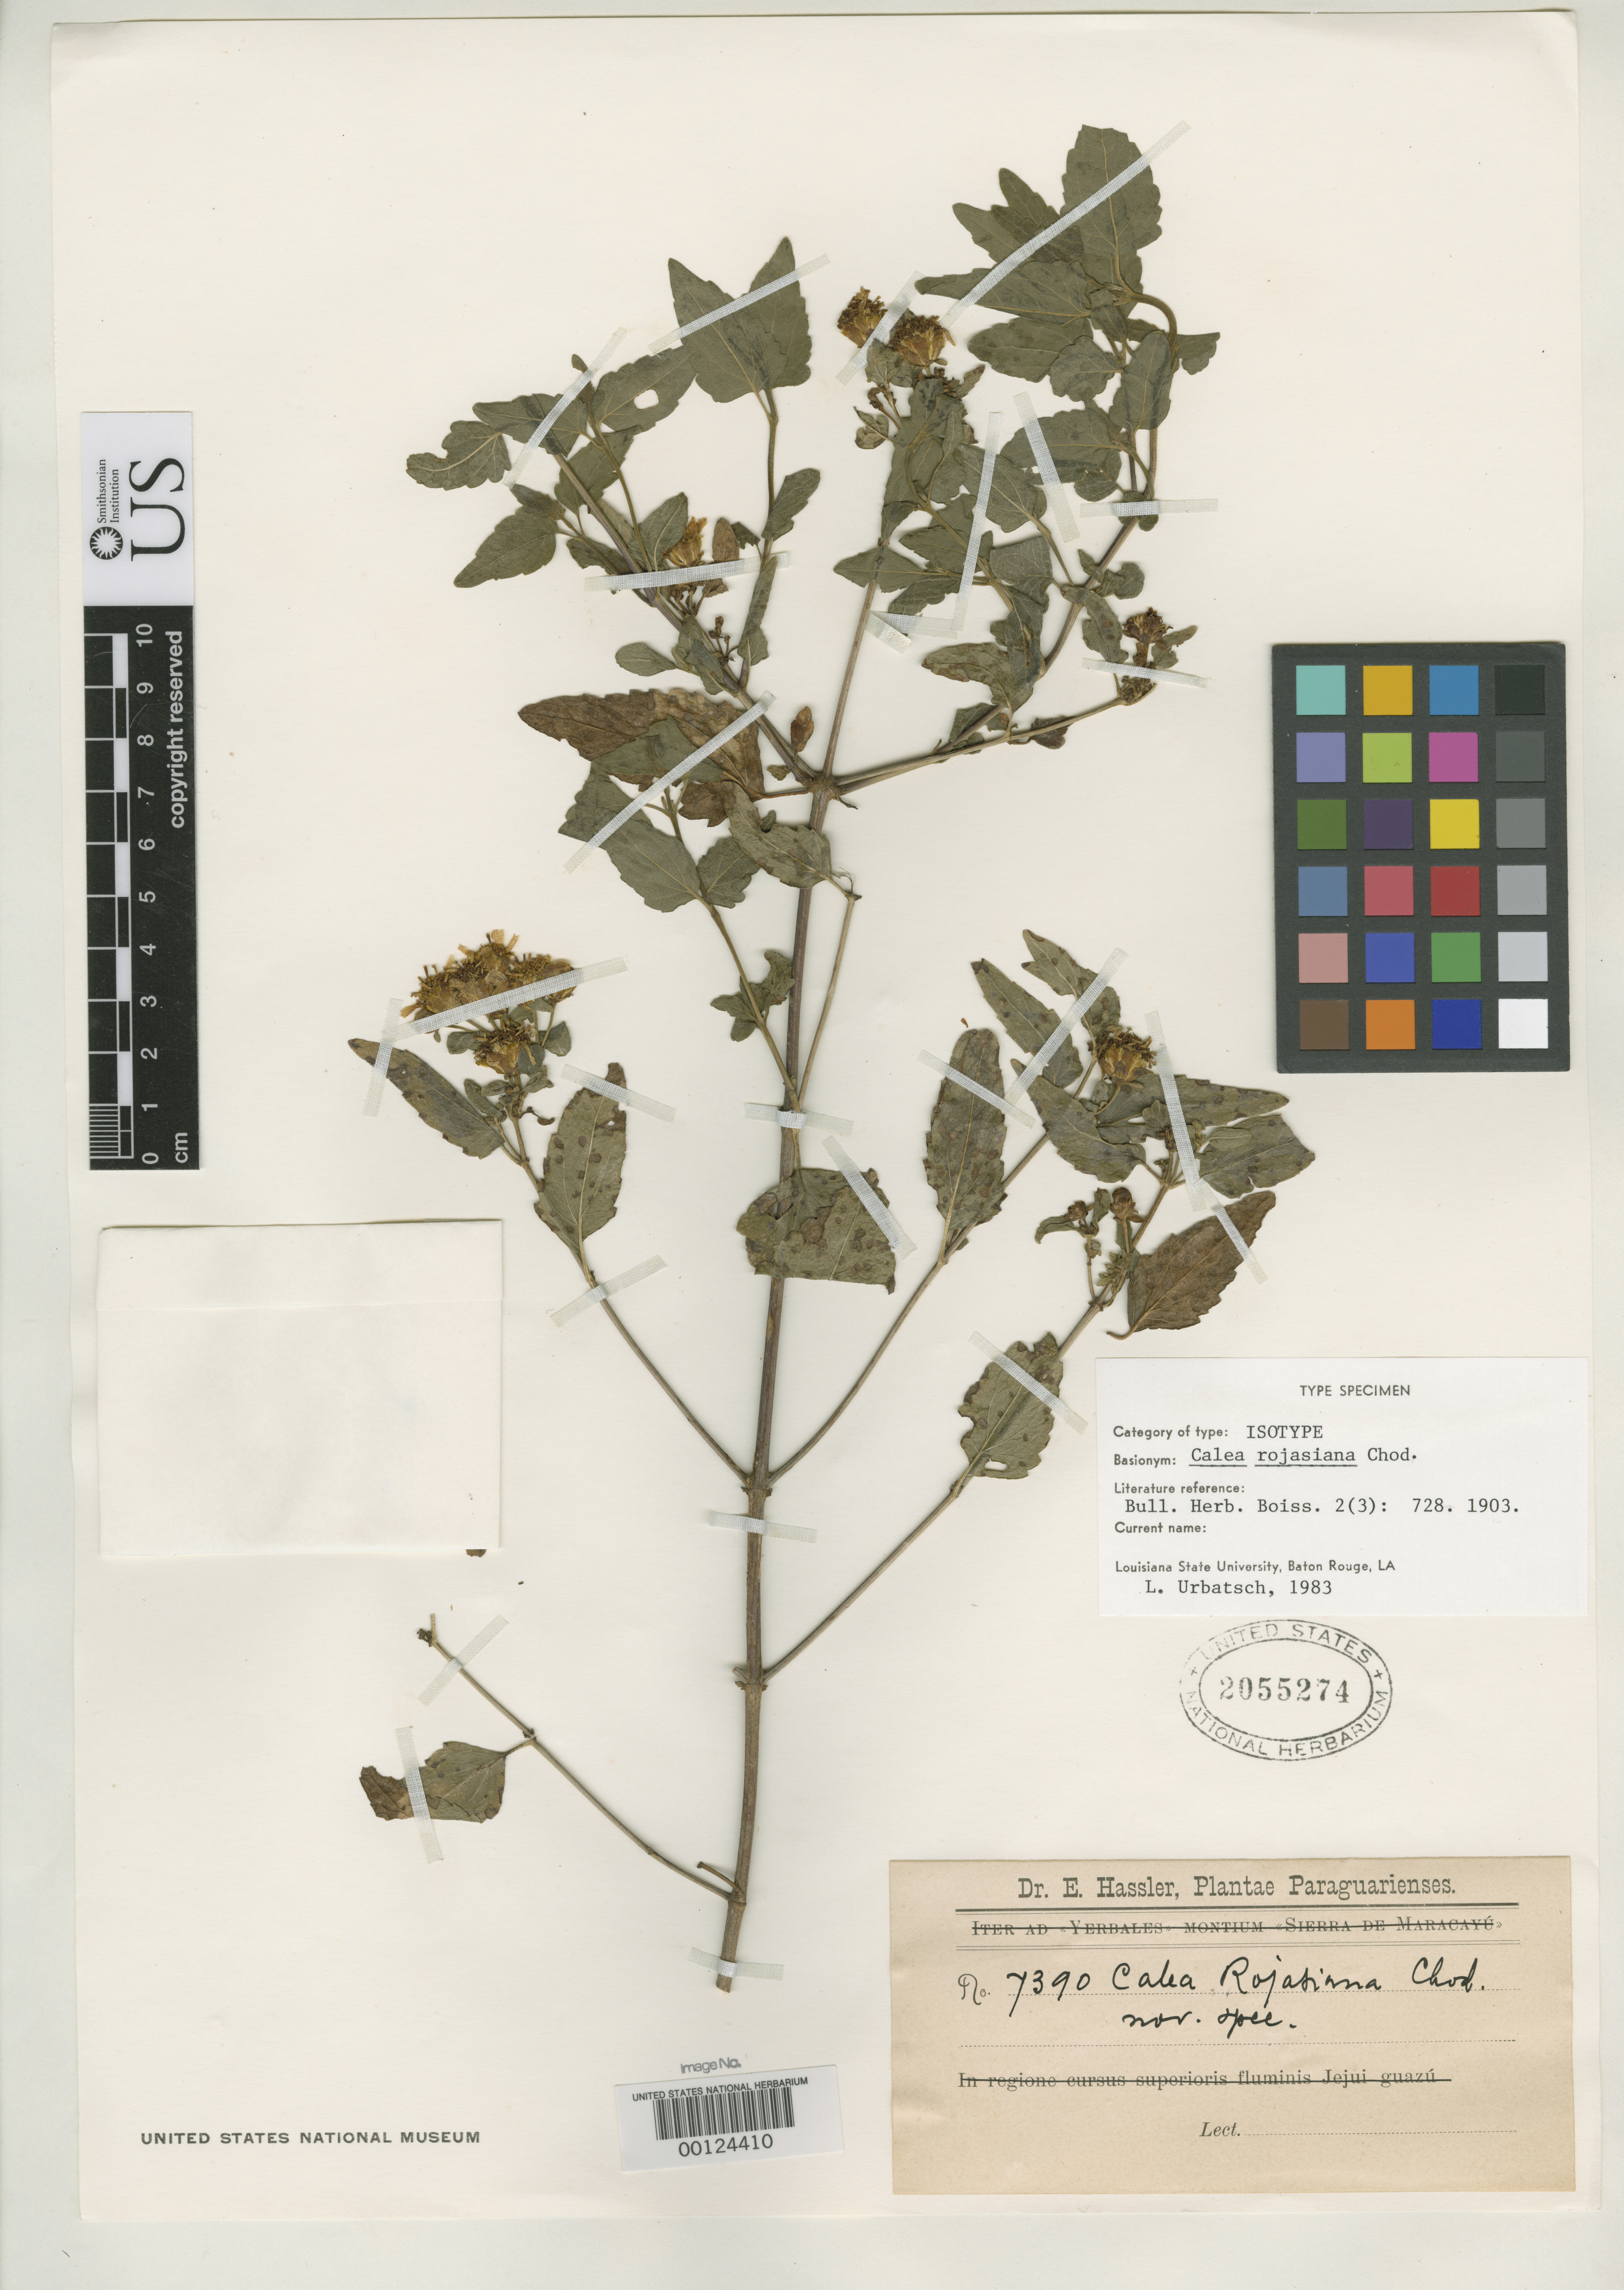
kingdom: Plantae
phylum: Tracheophyta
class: Magnoliopsida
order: Asterales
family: Asteraceae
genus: Calea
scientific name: Calea rojasiana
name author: Chodat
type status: Isotype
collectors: E. Hassler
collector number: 7390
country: Paraguay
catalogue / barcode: US 2055274